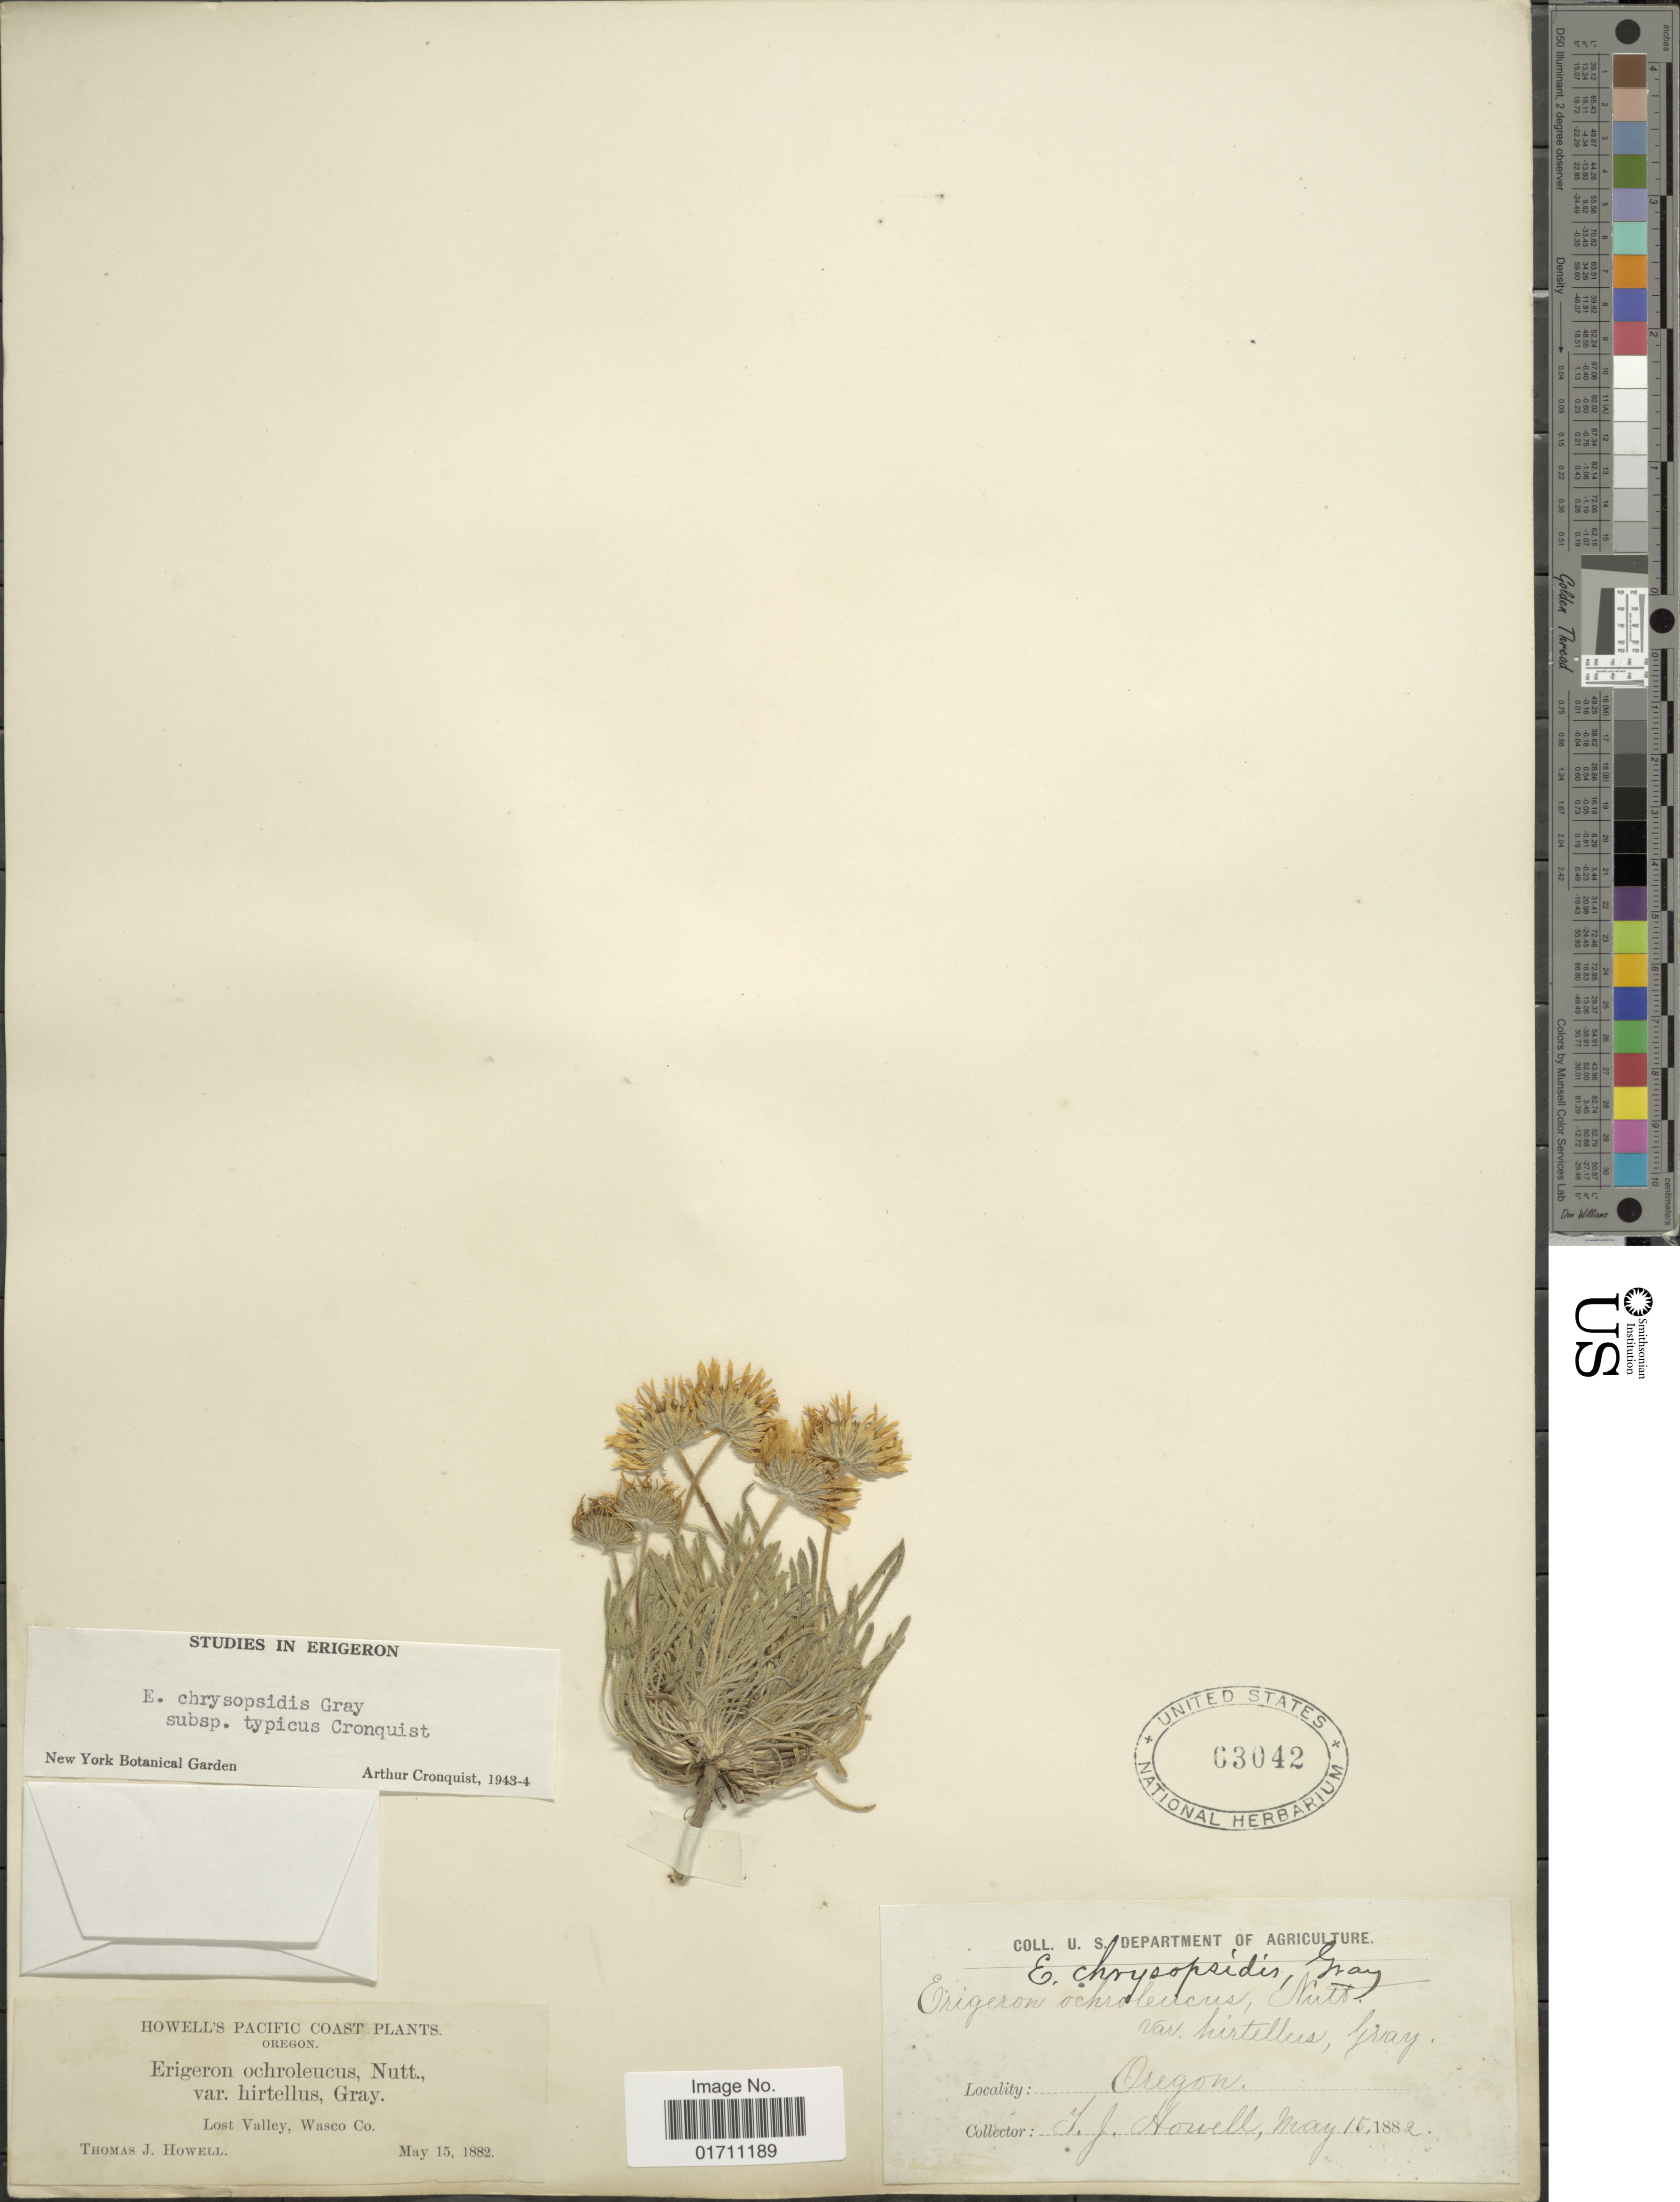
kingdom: Plantae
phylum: Tracheophyta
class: Magnoliopsida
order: Asterales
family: Asteraceae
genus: Erigeron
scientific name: Erigeron chrysopsidis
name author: A. Gray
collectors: T. J. Howell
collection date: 1882-05-15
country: United States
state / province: Oregon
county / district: Wasco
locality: Pacific Coast, Lost Valley, Wasco Co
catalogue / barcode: US 63042